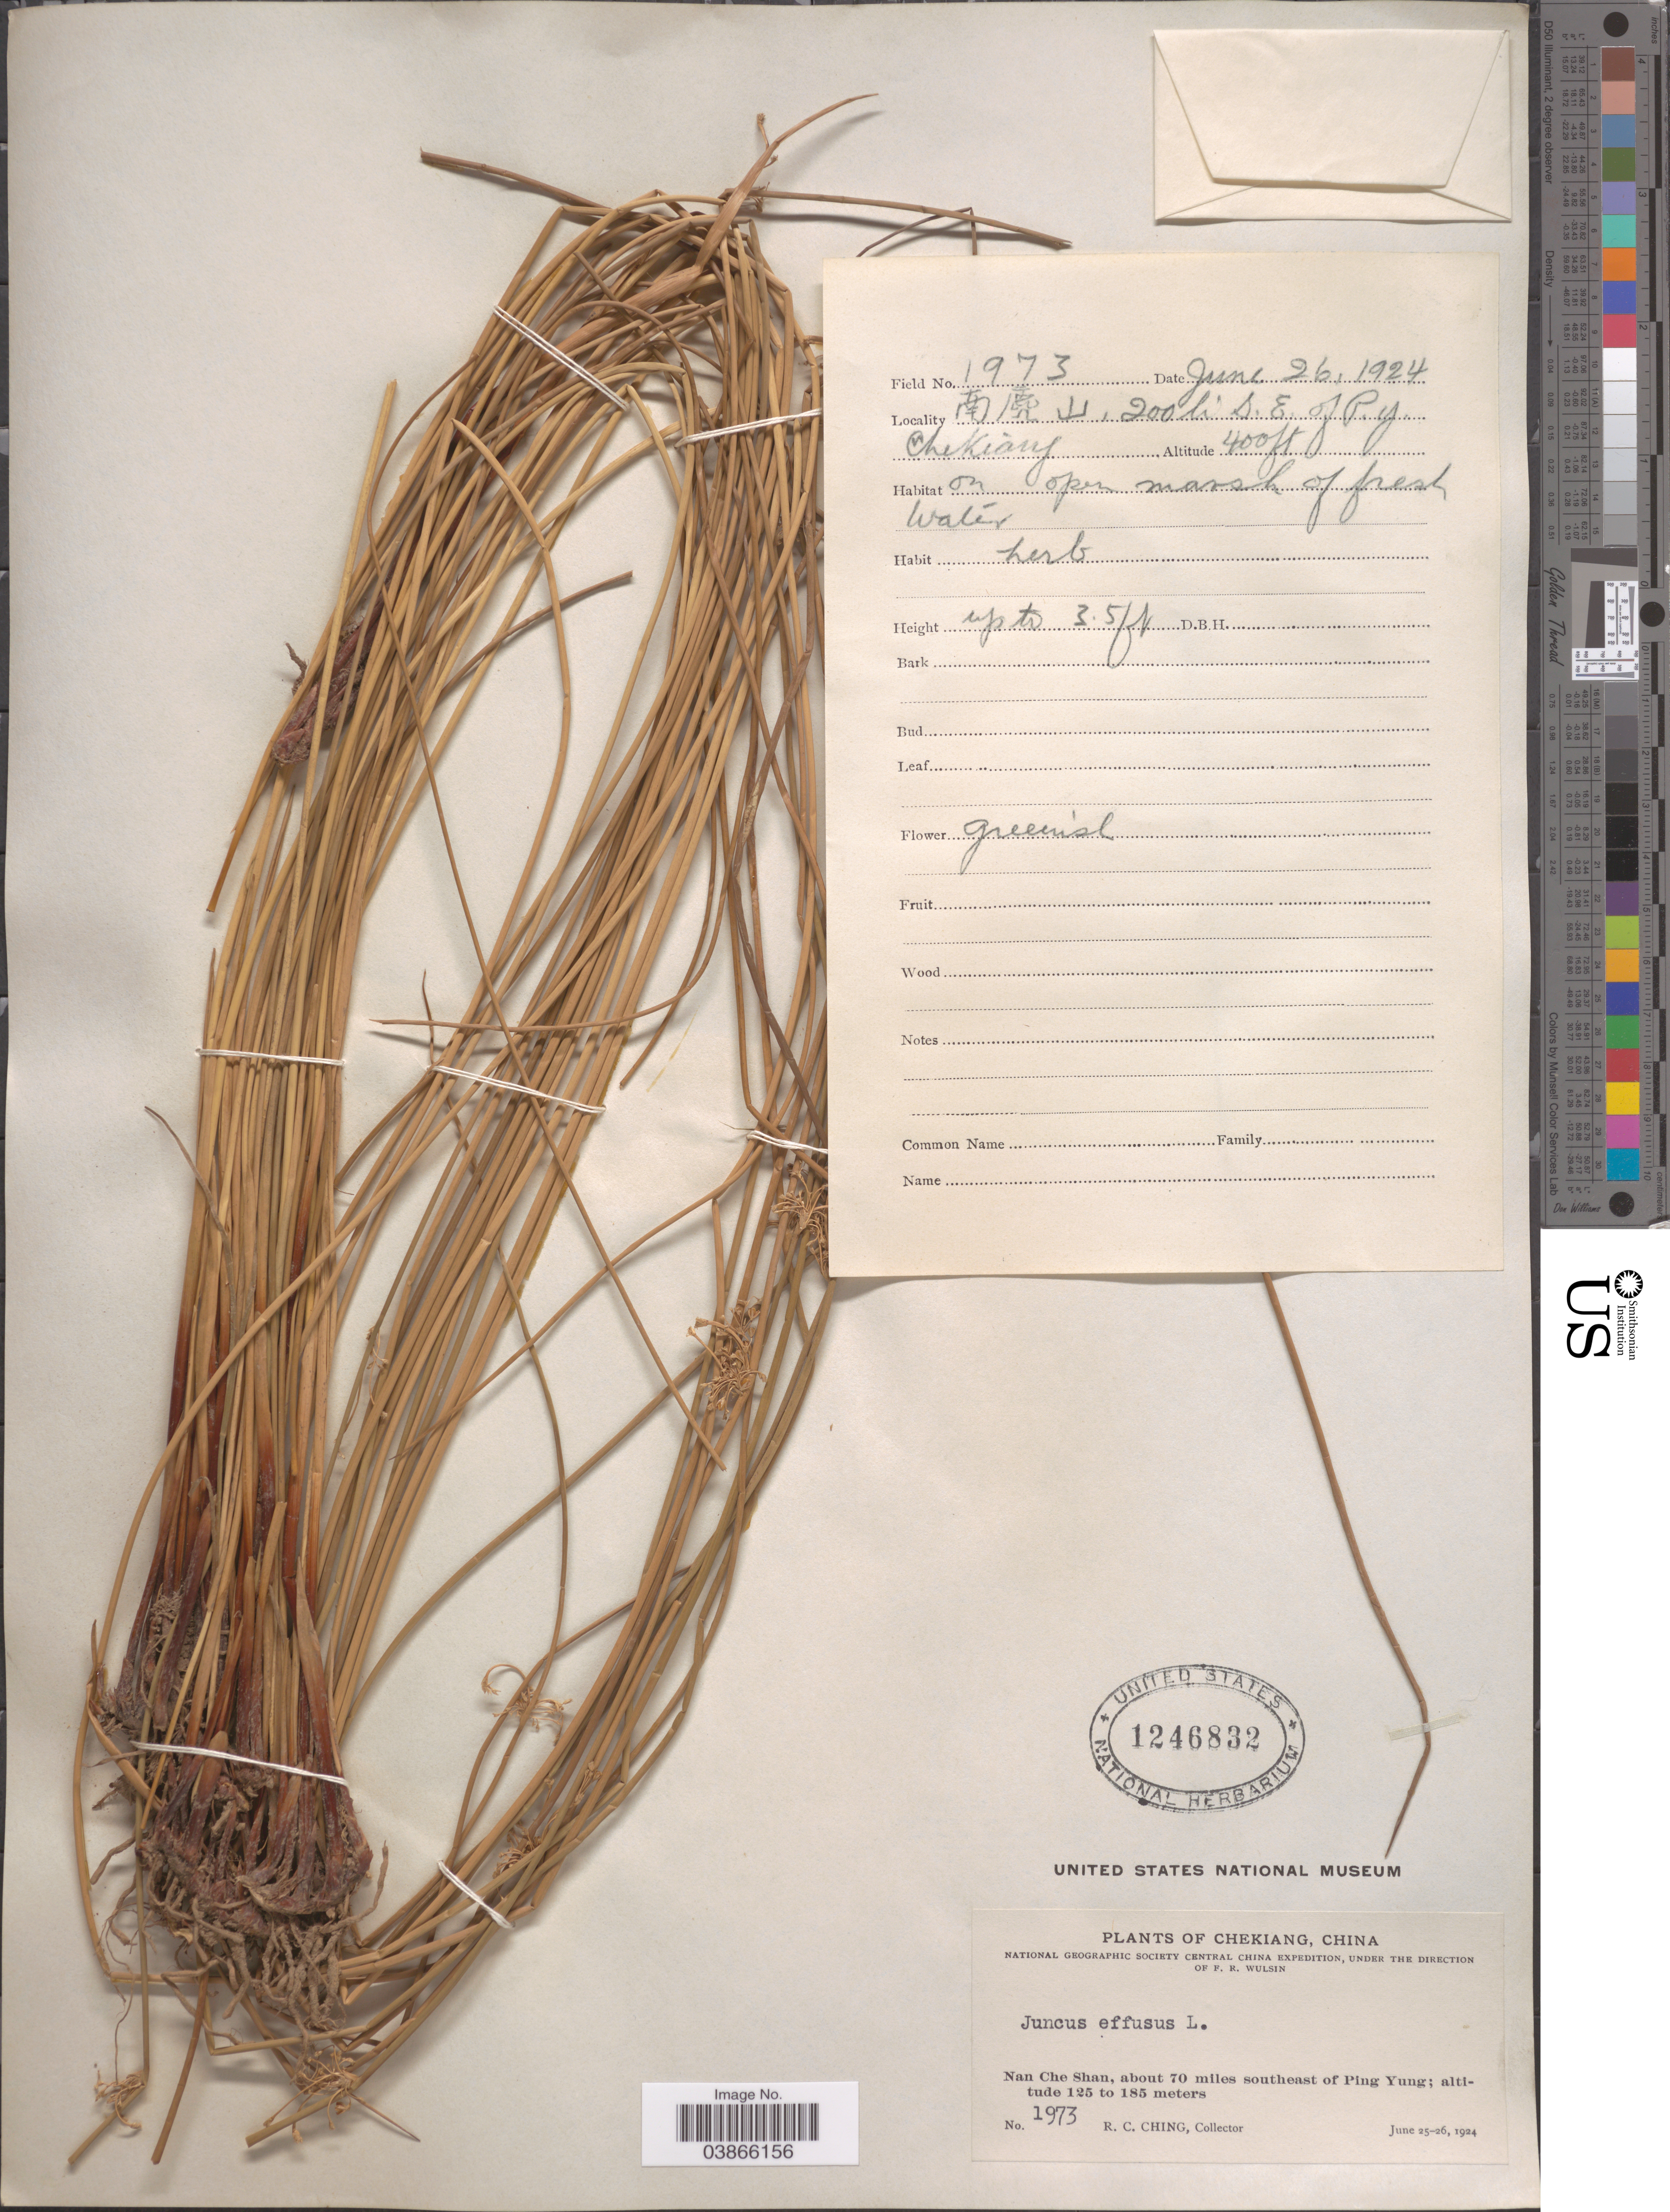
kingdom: Plantae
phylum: Tracheophyta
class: Liliopsida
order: Poales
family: Juncaceae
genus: Juncus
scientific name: Juncus effusus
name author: L.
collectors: R. C. Ching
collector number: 1973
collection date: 1924-06-26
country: China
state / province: Zhejiang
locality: Chekiang. Nan Che Shan, about 70 miles southeast of Ping Yung. X, 200 li. S. E. of P. Y. Chekiang.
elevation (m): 125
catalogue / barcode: US 1246832